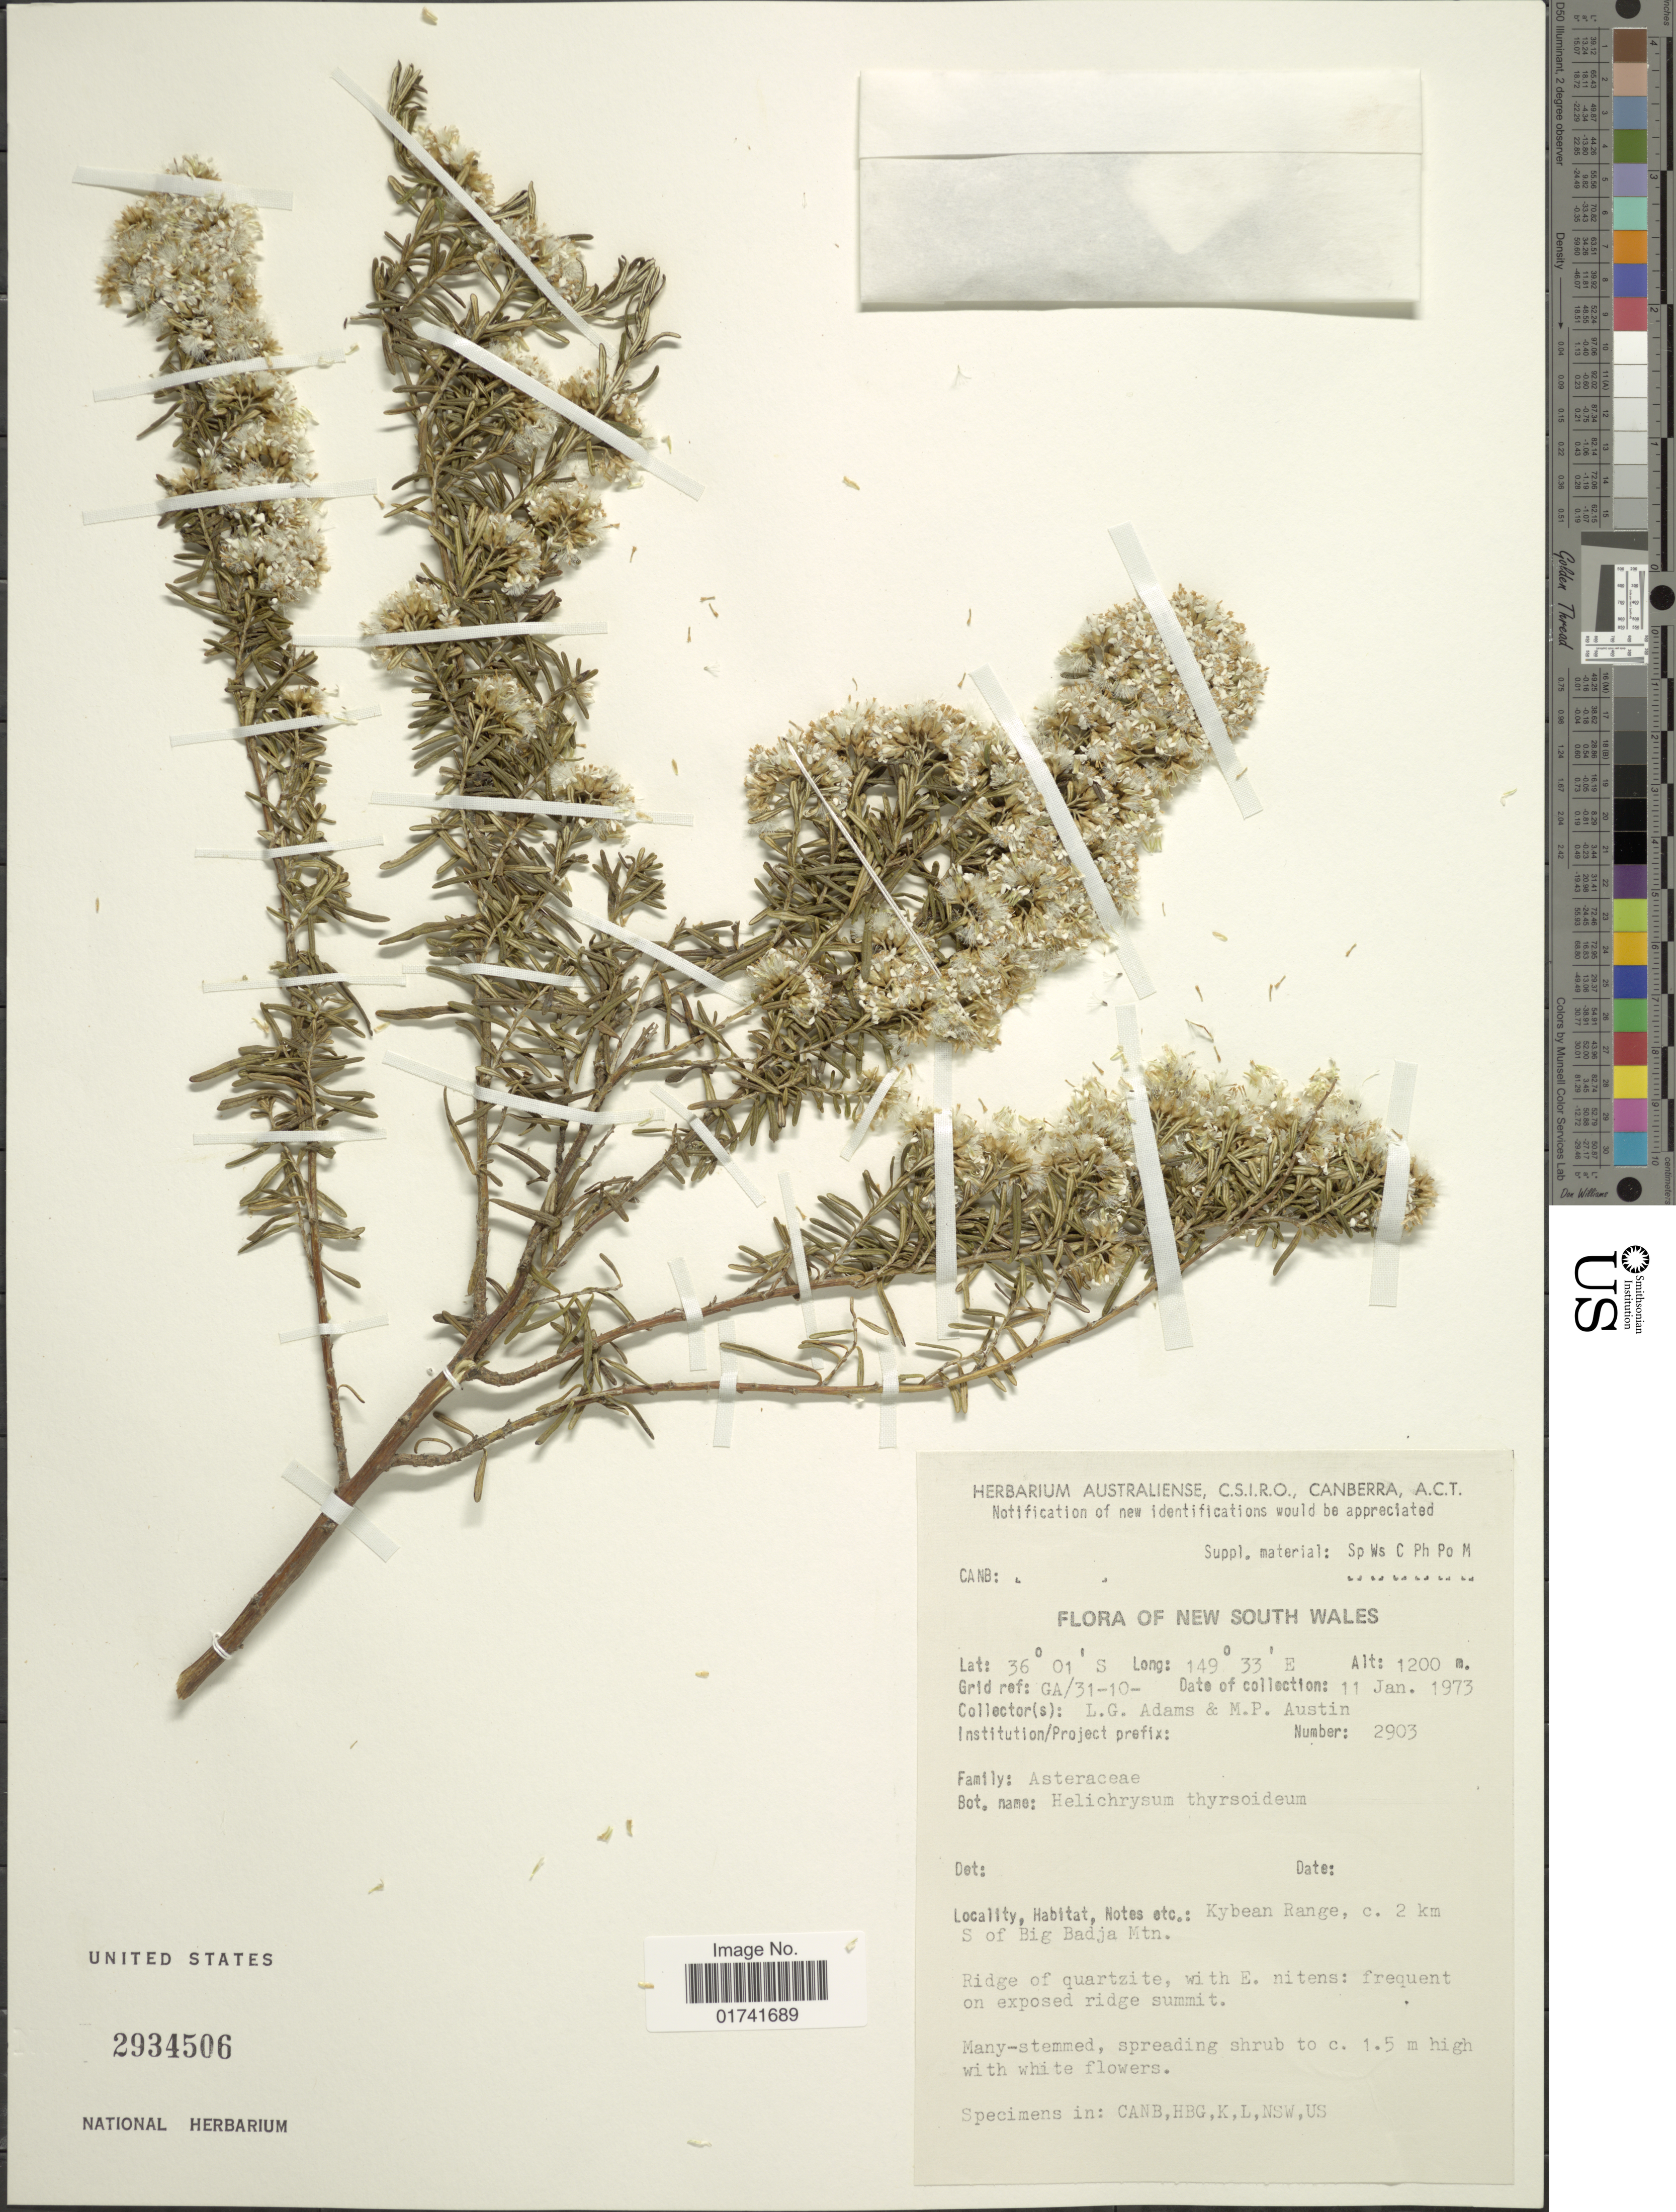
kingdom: Plantae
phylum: Tracheophyta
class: Magnoliopsida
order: Asterales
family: Asteraceae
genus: Ozothamnus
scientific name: Ozothamnus thyrsoideus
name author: DC.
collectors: L. G. Adams & M. Austin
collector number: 2903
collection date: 1973-01-11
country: Australia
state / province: New South Wales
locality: Kybean Range, c. 2 km S of Big Badja Mtn.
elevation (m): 1200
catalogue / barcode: US 2934506